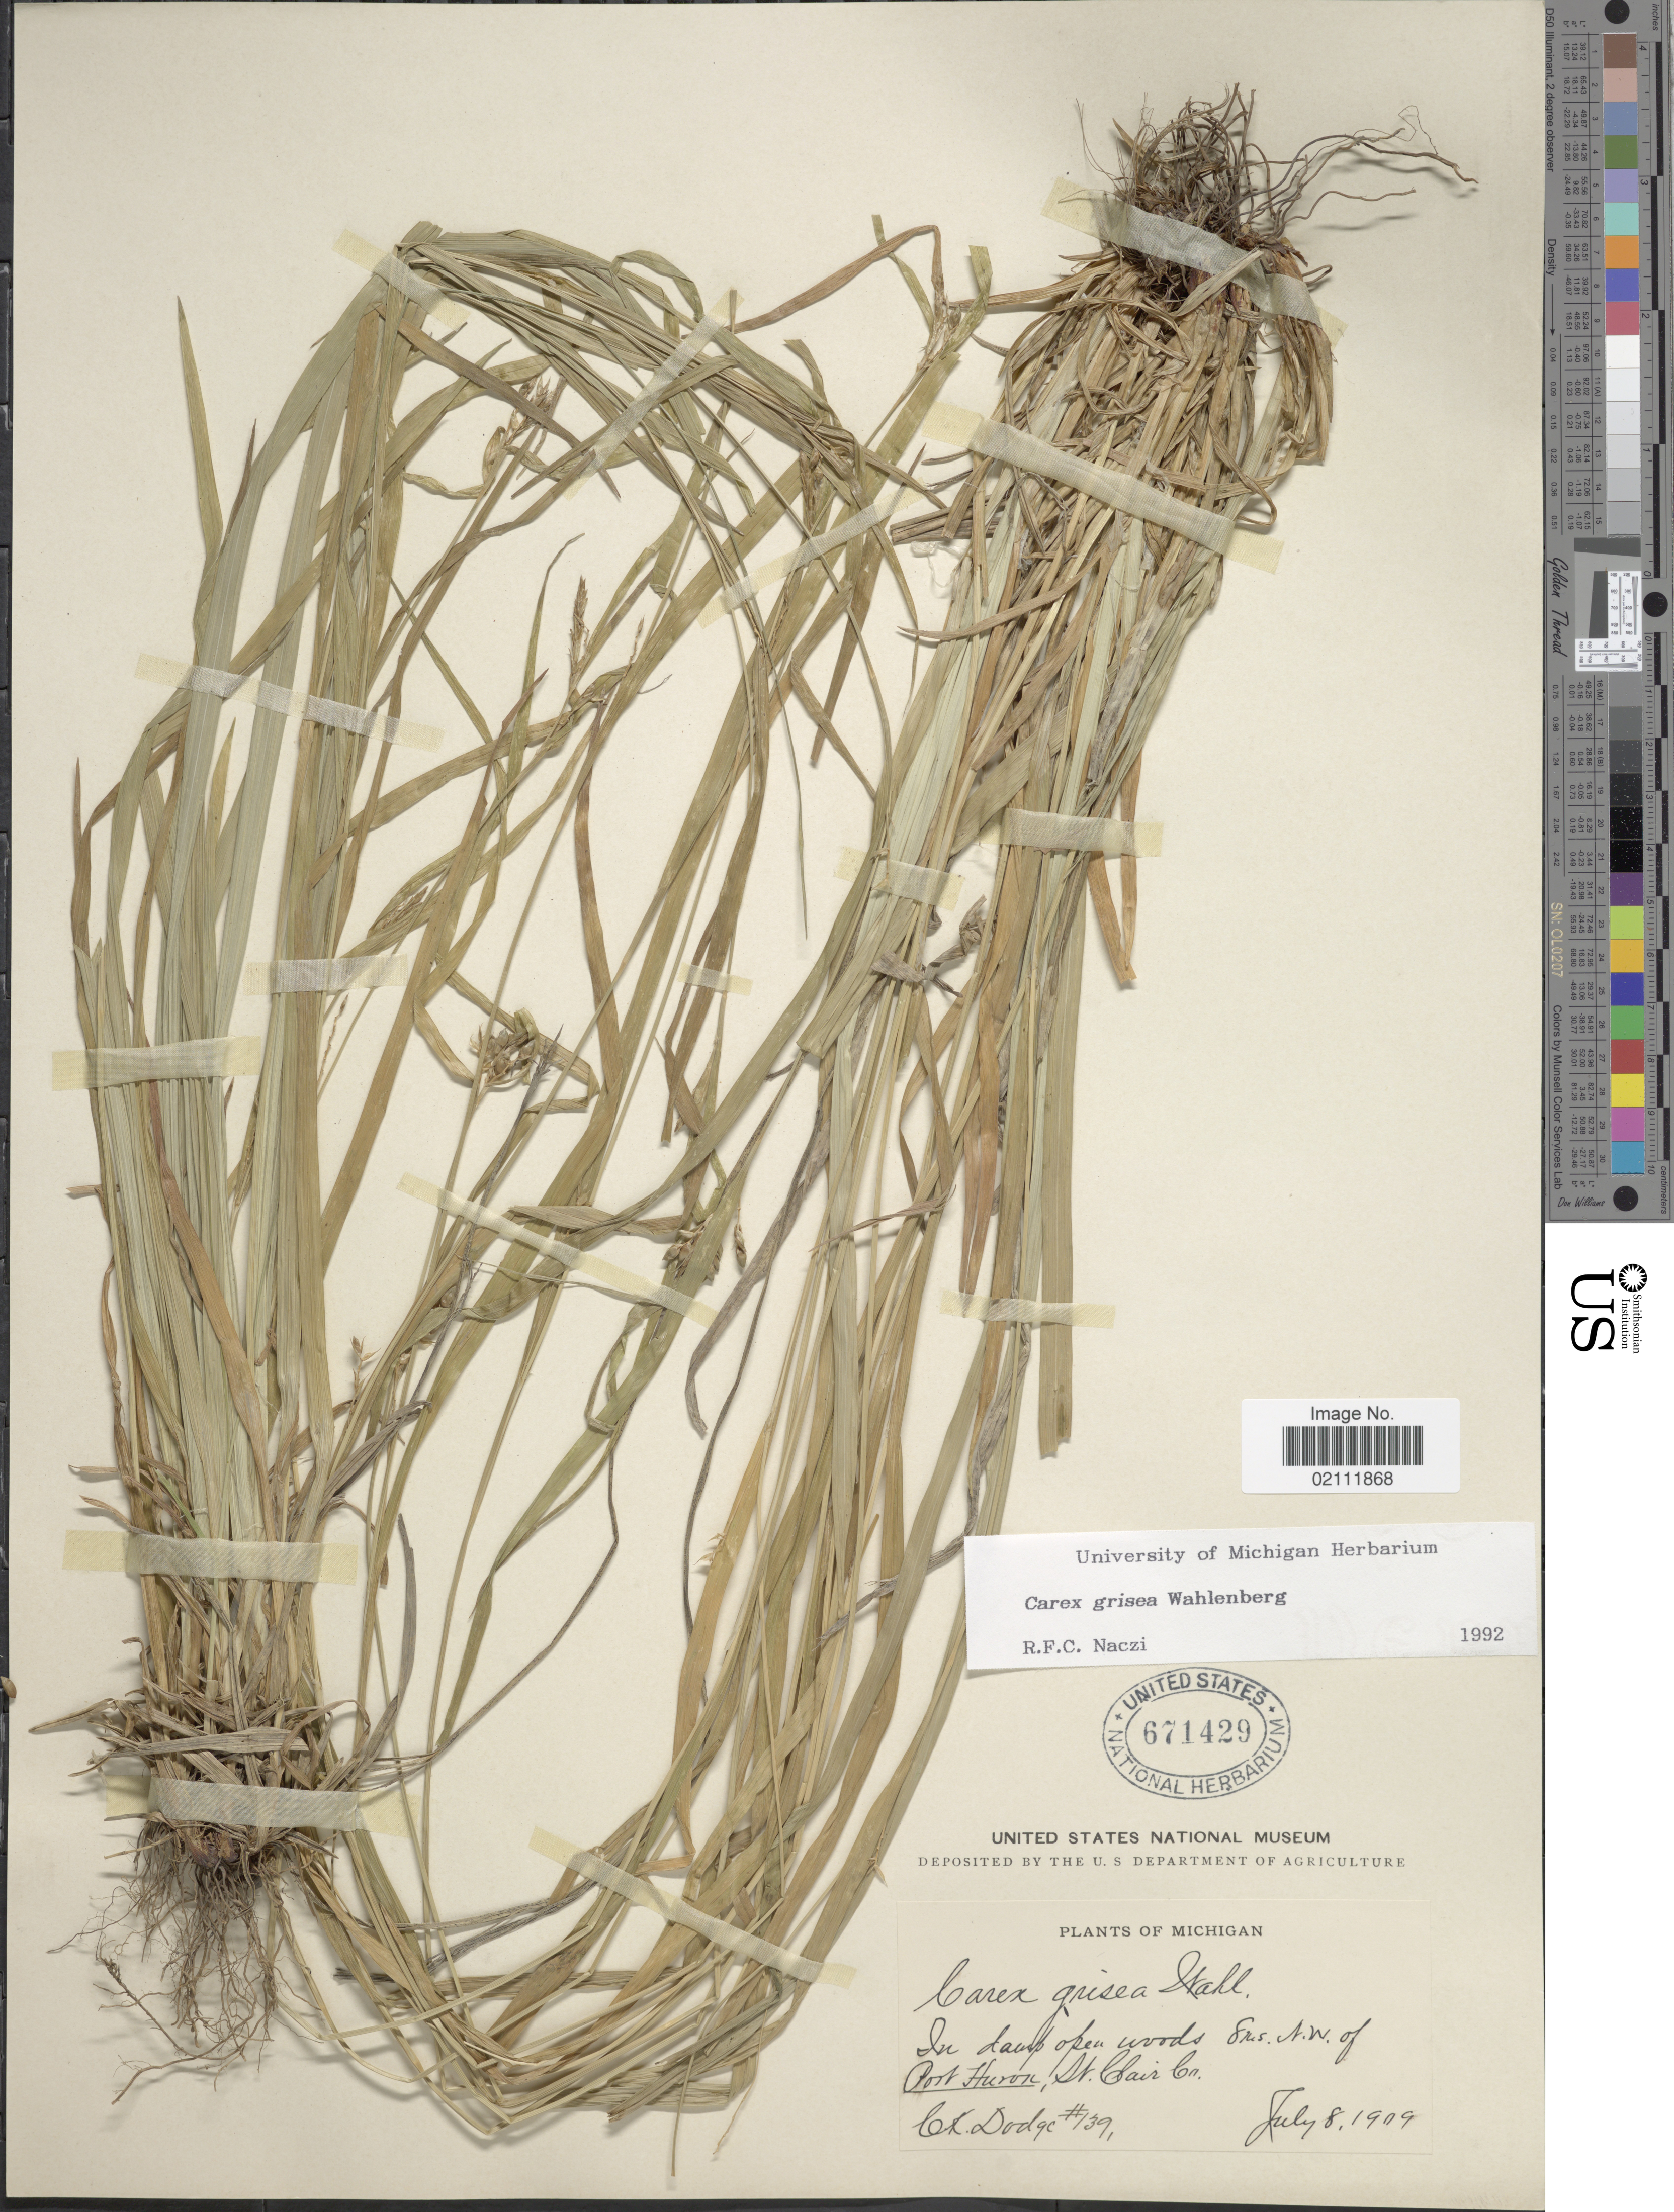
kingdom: Plantae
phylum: Tracheophyta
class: Liliopsida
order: Poales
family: Cyperaceae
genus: Carex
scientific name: Carex grisea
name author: Wahlenb.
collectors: C. Dodge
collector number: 139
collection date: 1909-07-08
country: United States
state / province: Michigan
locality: N. W. of Port Huron, St. Clair Co.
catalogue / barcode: US 671429